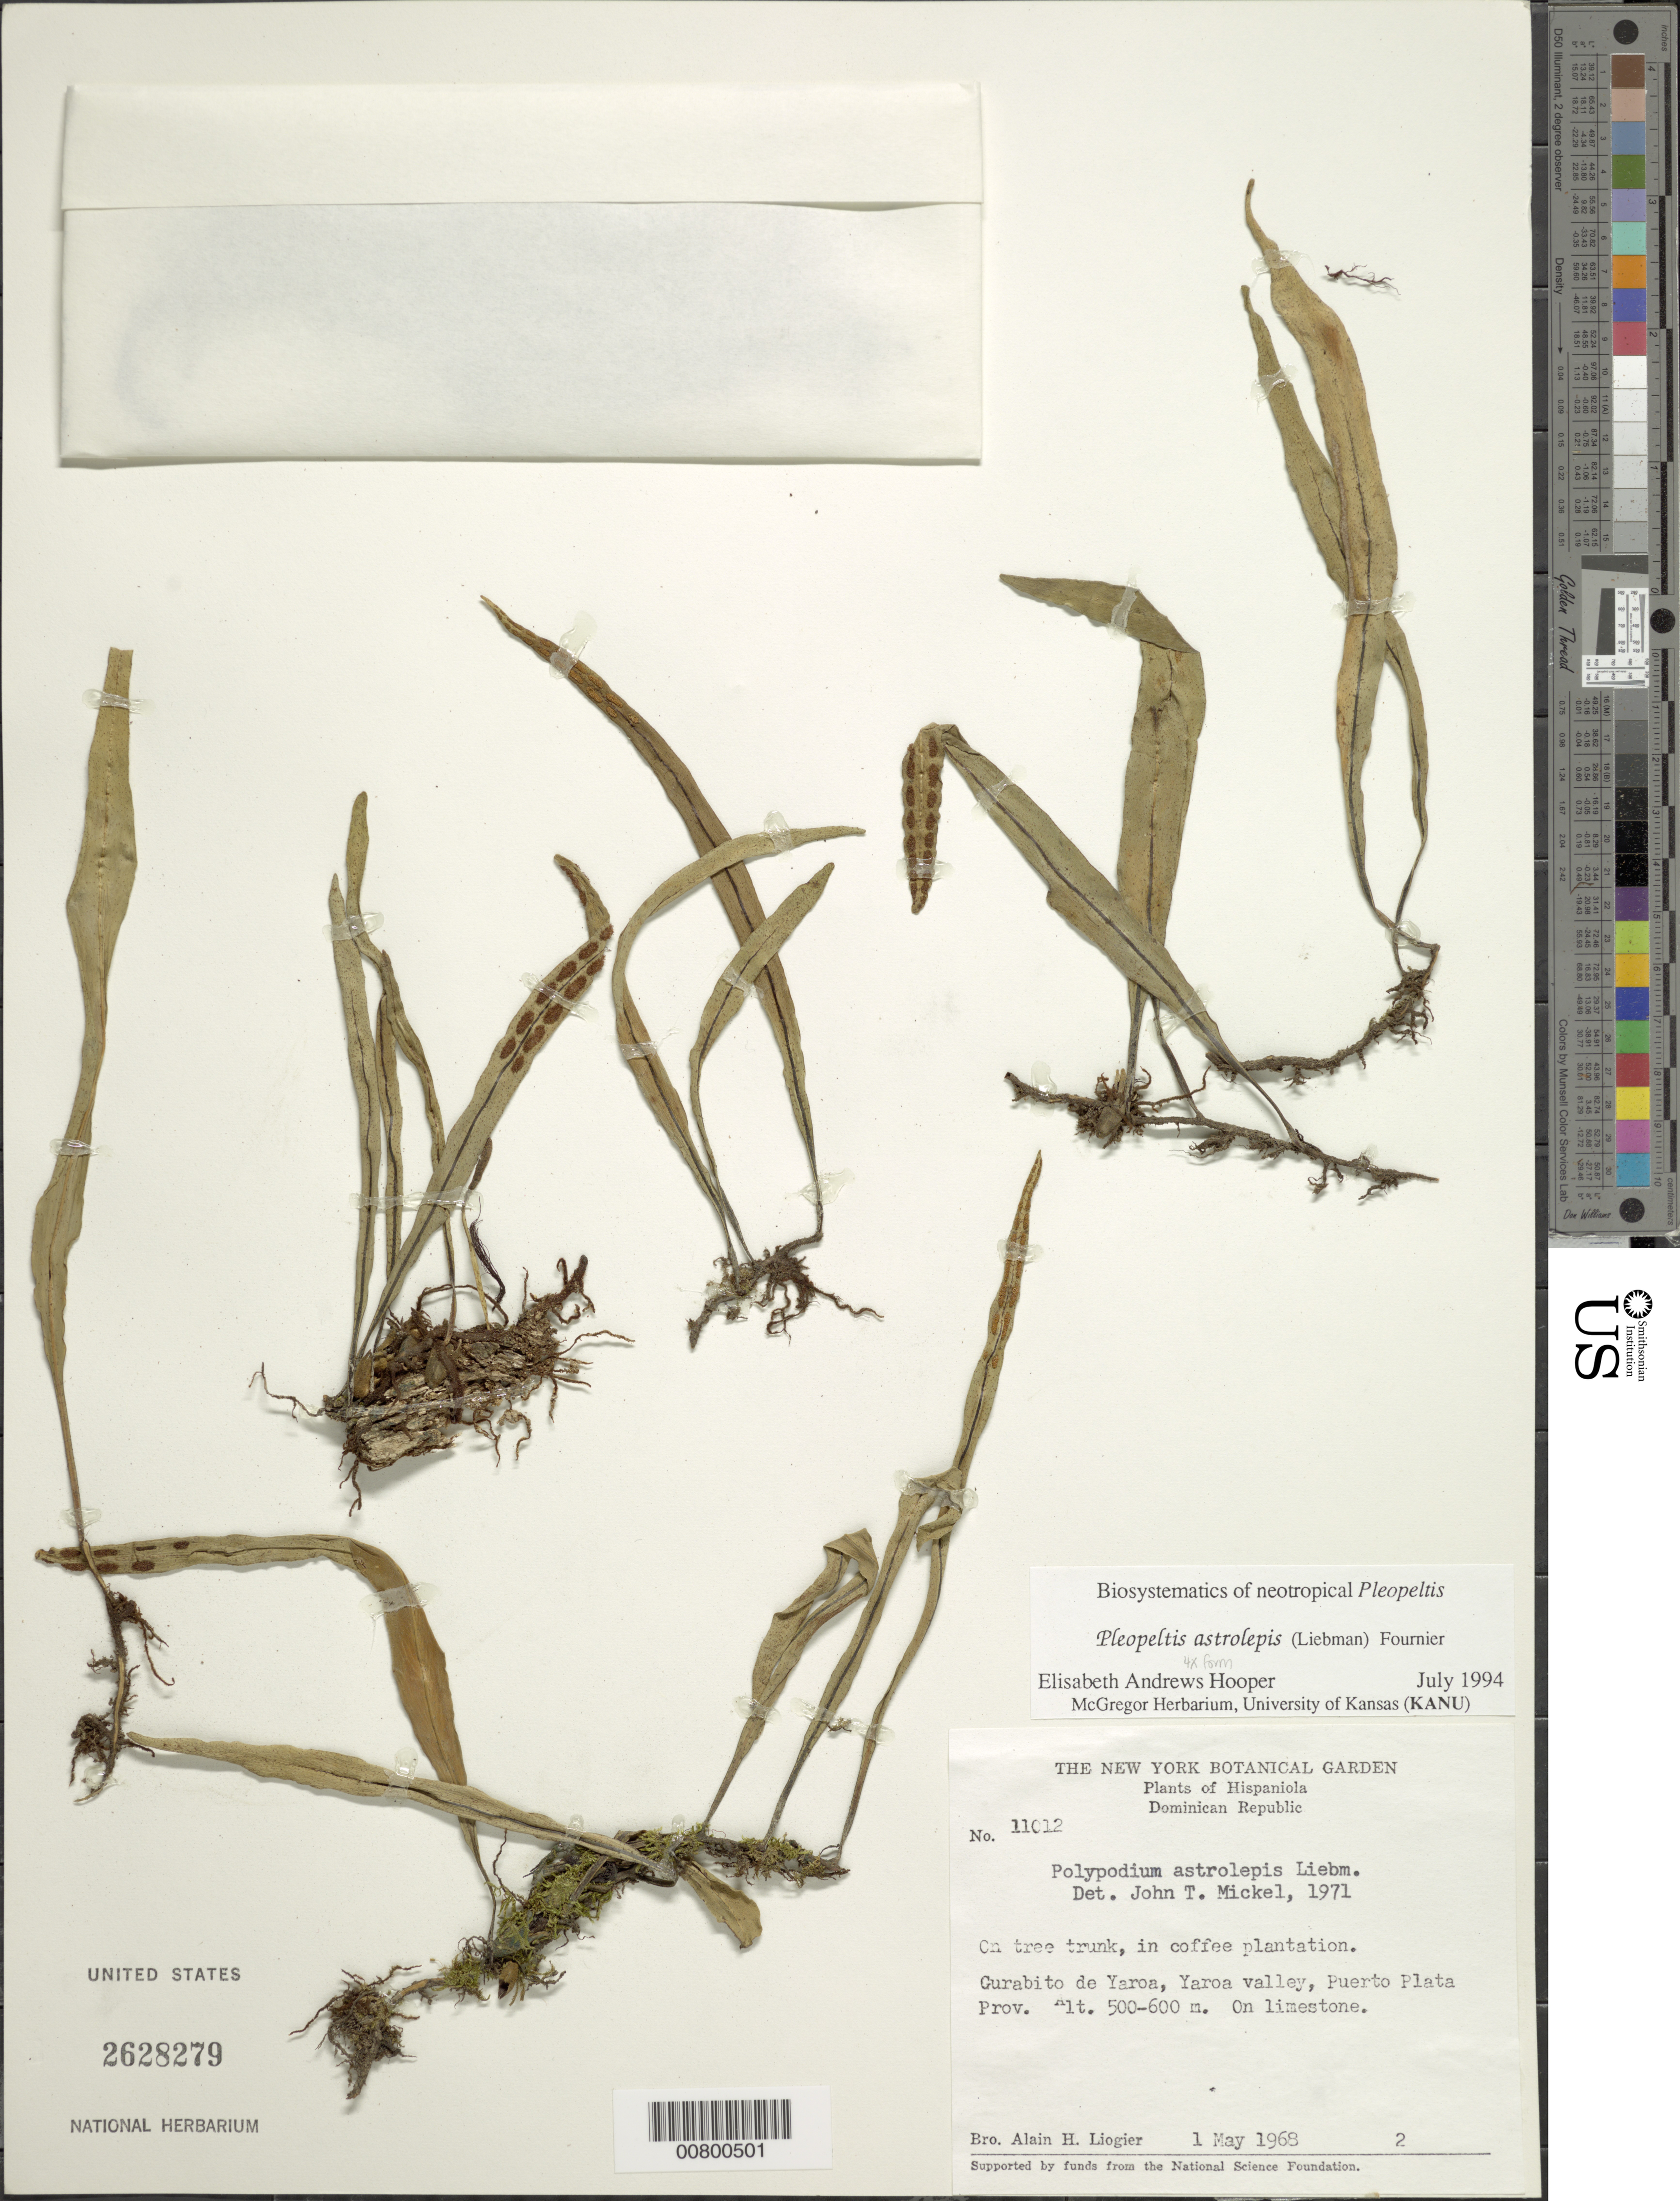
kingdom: Plantae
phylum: Tracheophyta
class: Polypodiopsida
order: Polypodiales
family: Polypodiaceae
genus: Pleopeltis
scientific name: Pleopeltis astrolepis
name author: (Liebm.) E. Fourn.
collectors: A. H. Liogier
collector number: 11012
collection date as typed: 01 May 1968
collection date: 1968-05-01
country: Dominican Republic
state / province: Puerto Plata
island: Hispaniola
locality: Gurabito de Yaroa, Yaroa valley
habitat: Limestone; on tree trunk in coffee plantation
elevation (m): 500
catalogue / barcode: US 2628279